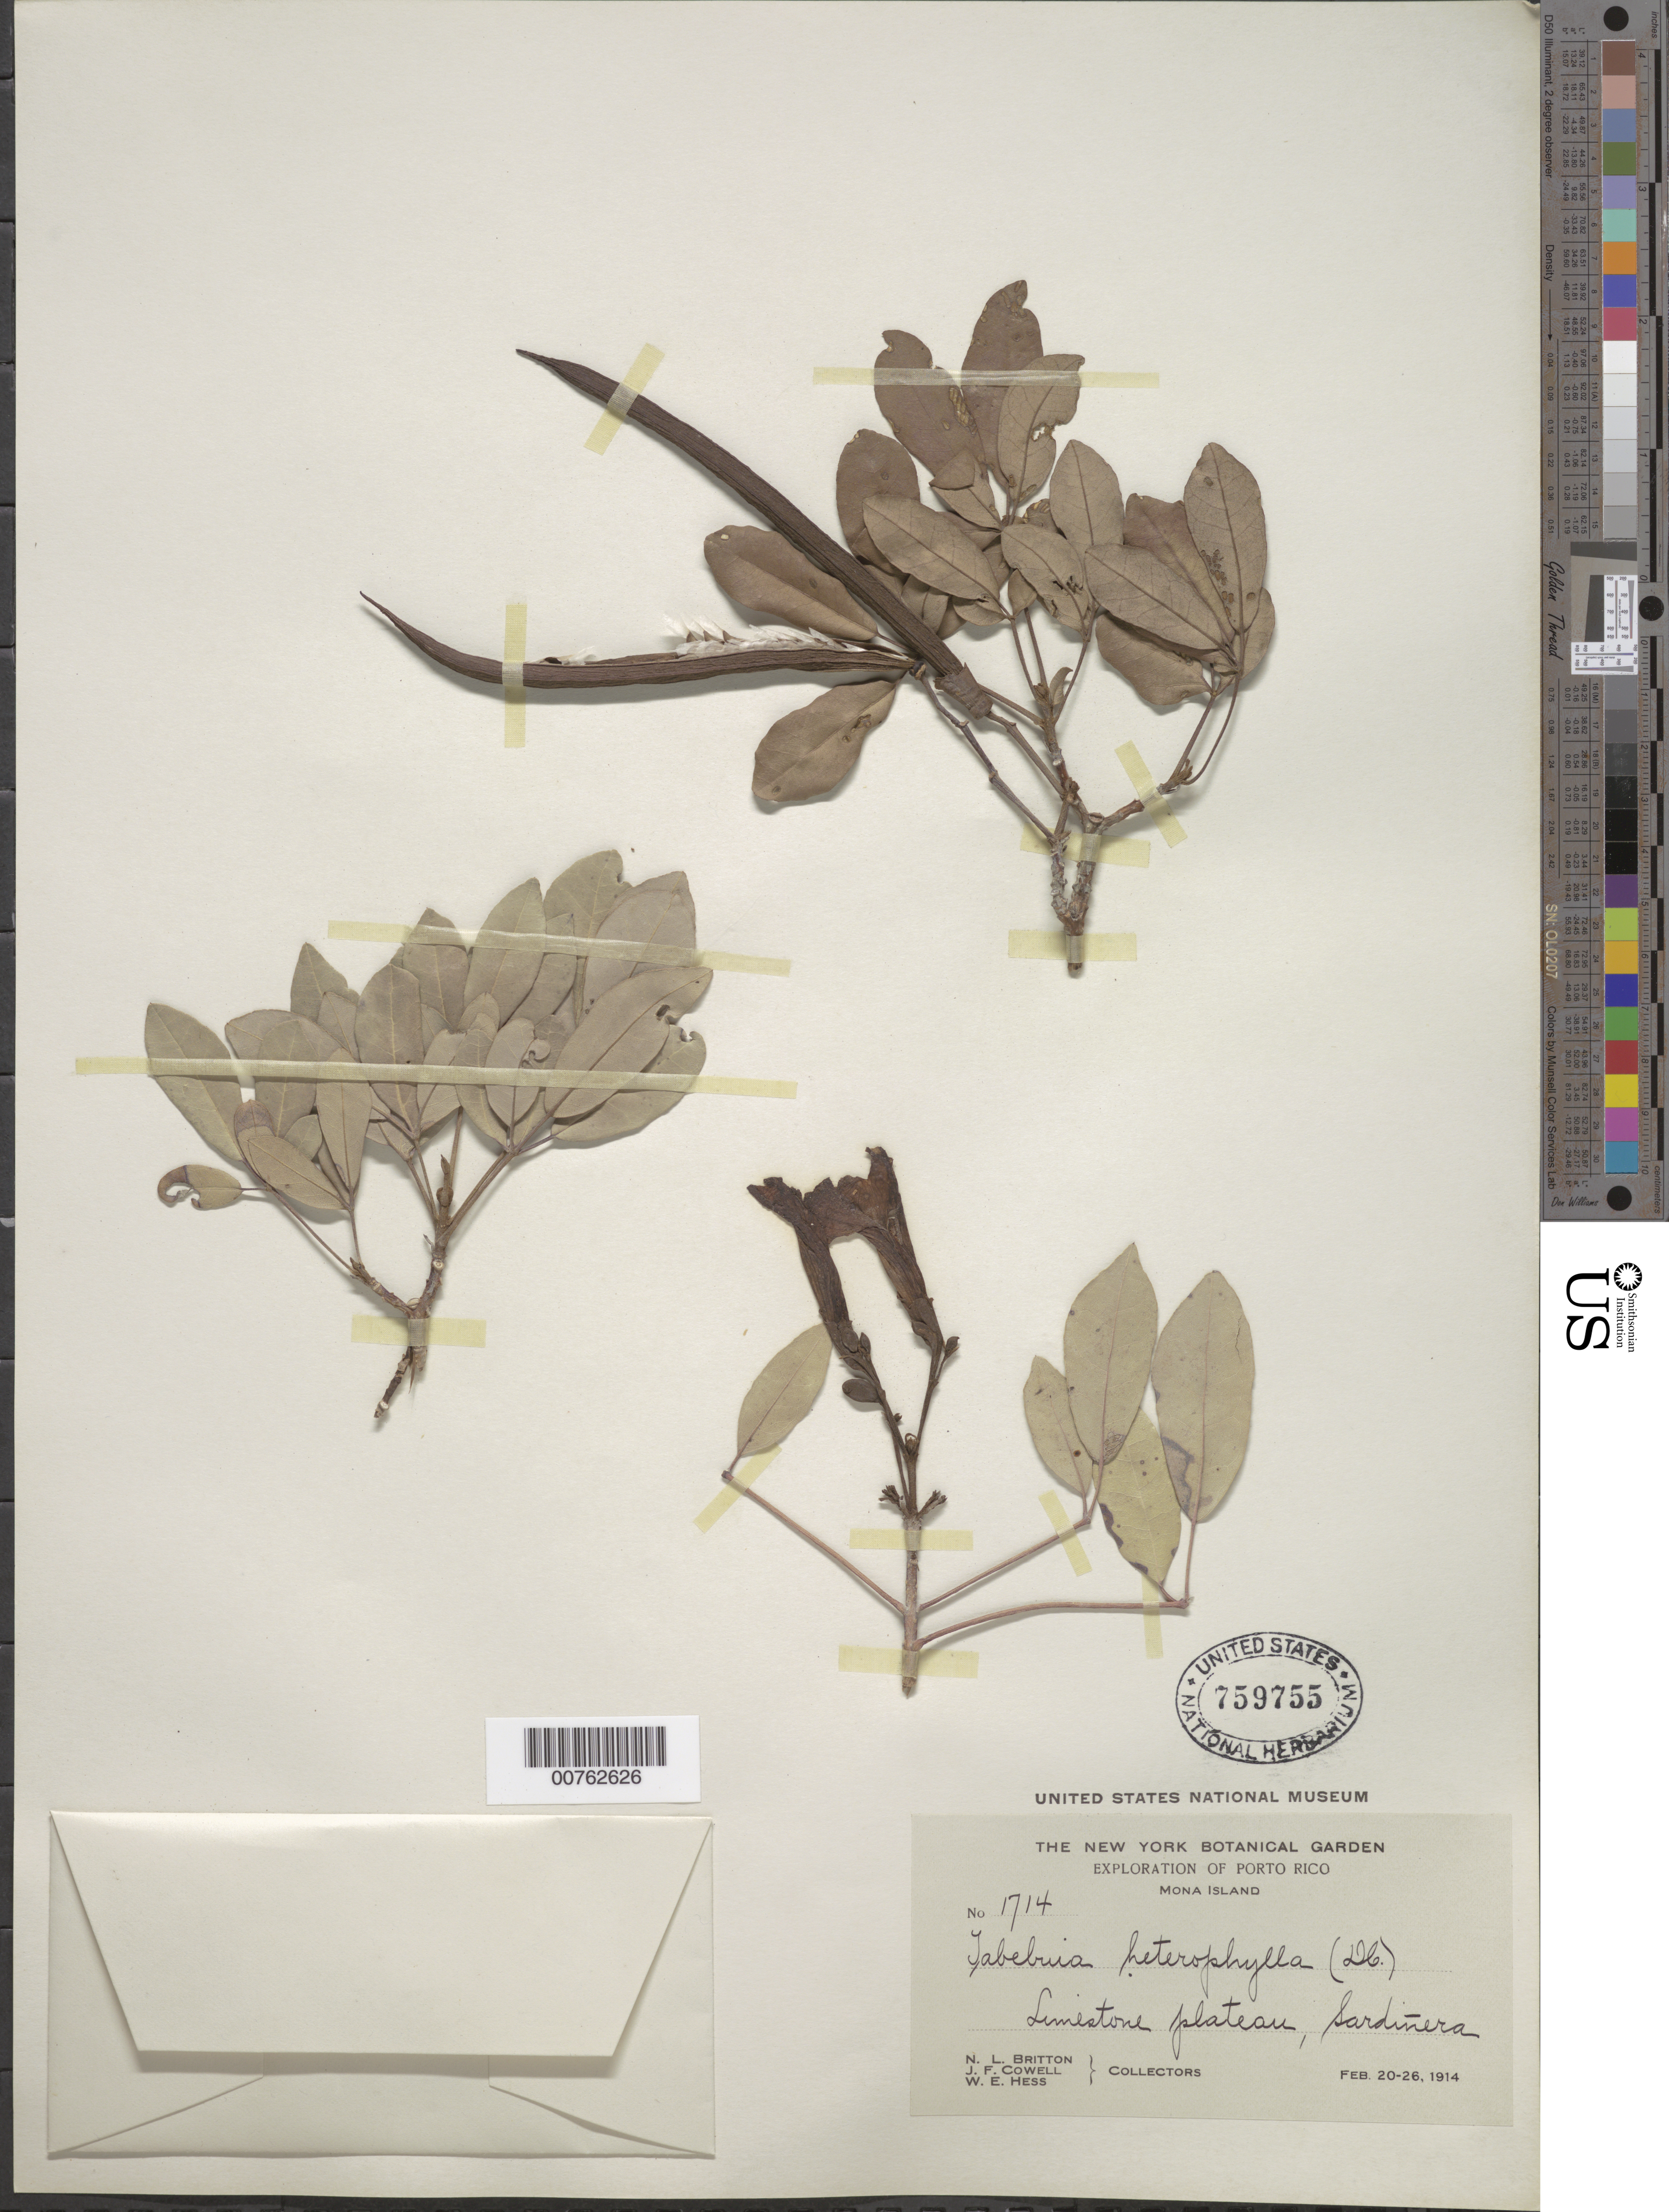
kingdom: Plantae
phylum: Tracheophyta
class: Magnoliopsida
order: Lamiales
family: Bignoniaceae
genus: Tabebuia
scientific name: Tabebuia heterophylla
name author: (DC.) Britton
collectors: N. Britton, J. F. Cowell & W. Hess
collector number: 1714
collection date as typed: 20 Feb 1914 to 26 Feb 1914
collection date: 1914-02-20/1914-02-26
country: Puerto Rico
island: Mona I.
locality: Sardinera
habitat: Limestone plateau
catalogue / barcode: US 759755